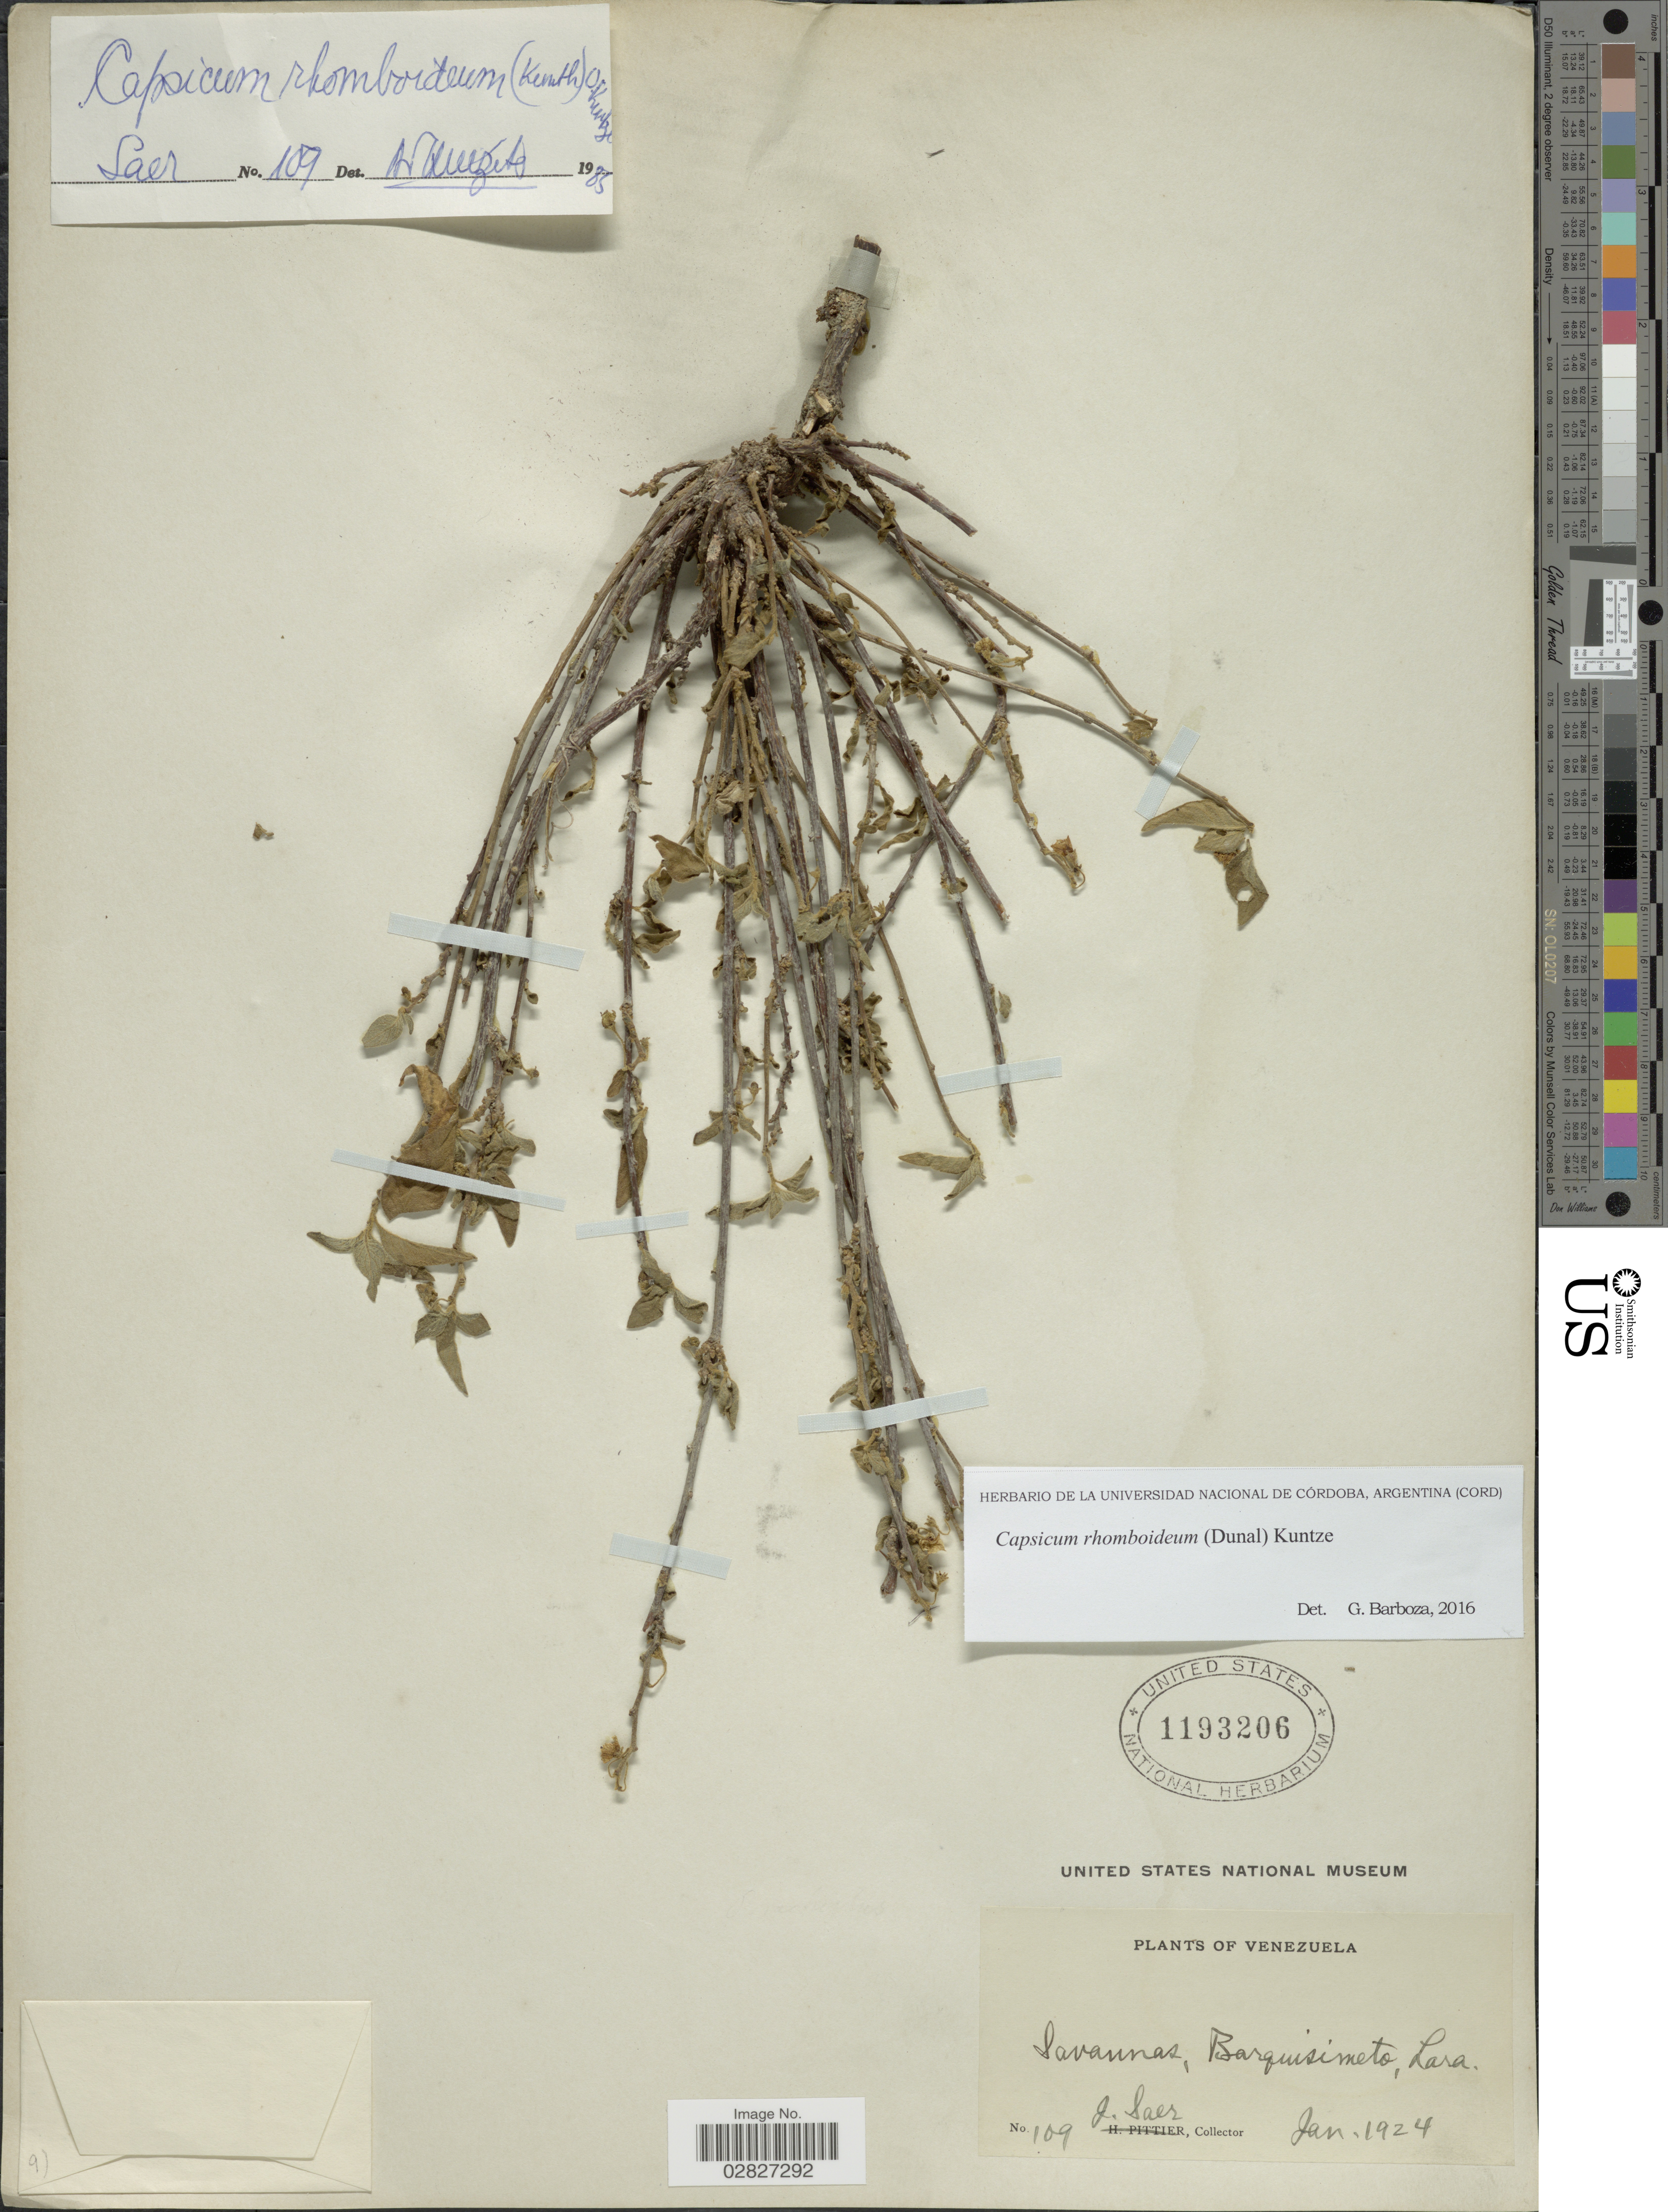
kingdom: Plantae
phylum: Tracheophyta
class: Magnoliopsida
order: Solanales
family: Solanaceae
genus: Capsicum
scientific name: Capsicum rhomboideum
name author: (Humb. & Bonpl. ex Dunal) Kuntze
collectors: J. Saer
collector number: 109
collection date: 1924-01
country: Venezuela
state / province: Lara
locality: Savannas, Barquisimeto, Lara.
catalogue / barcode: US 1193206